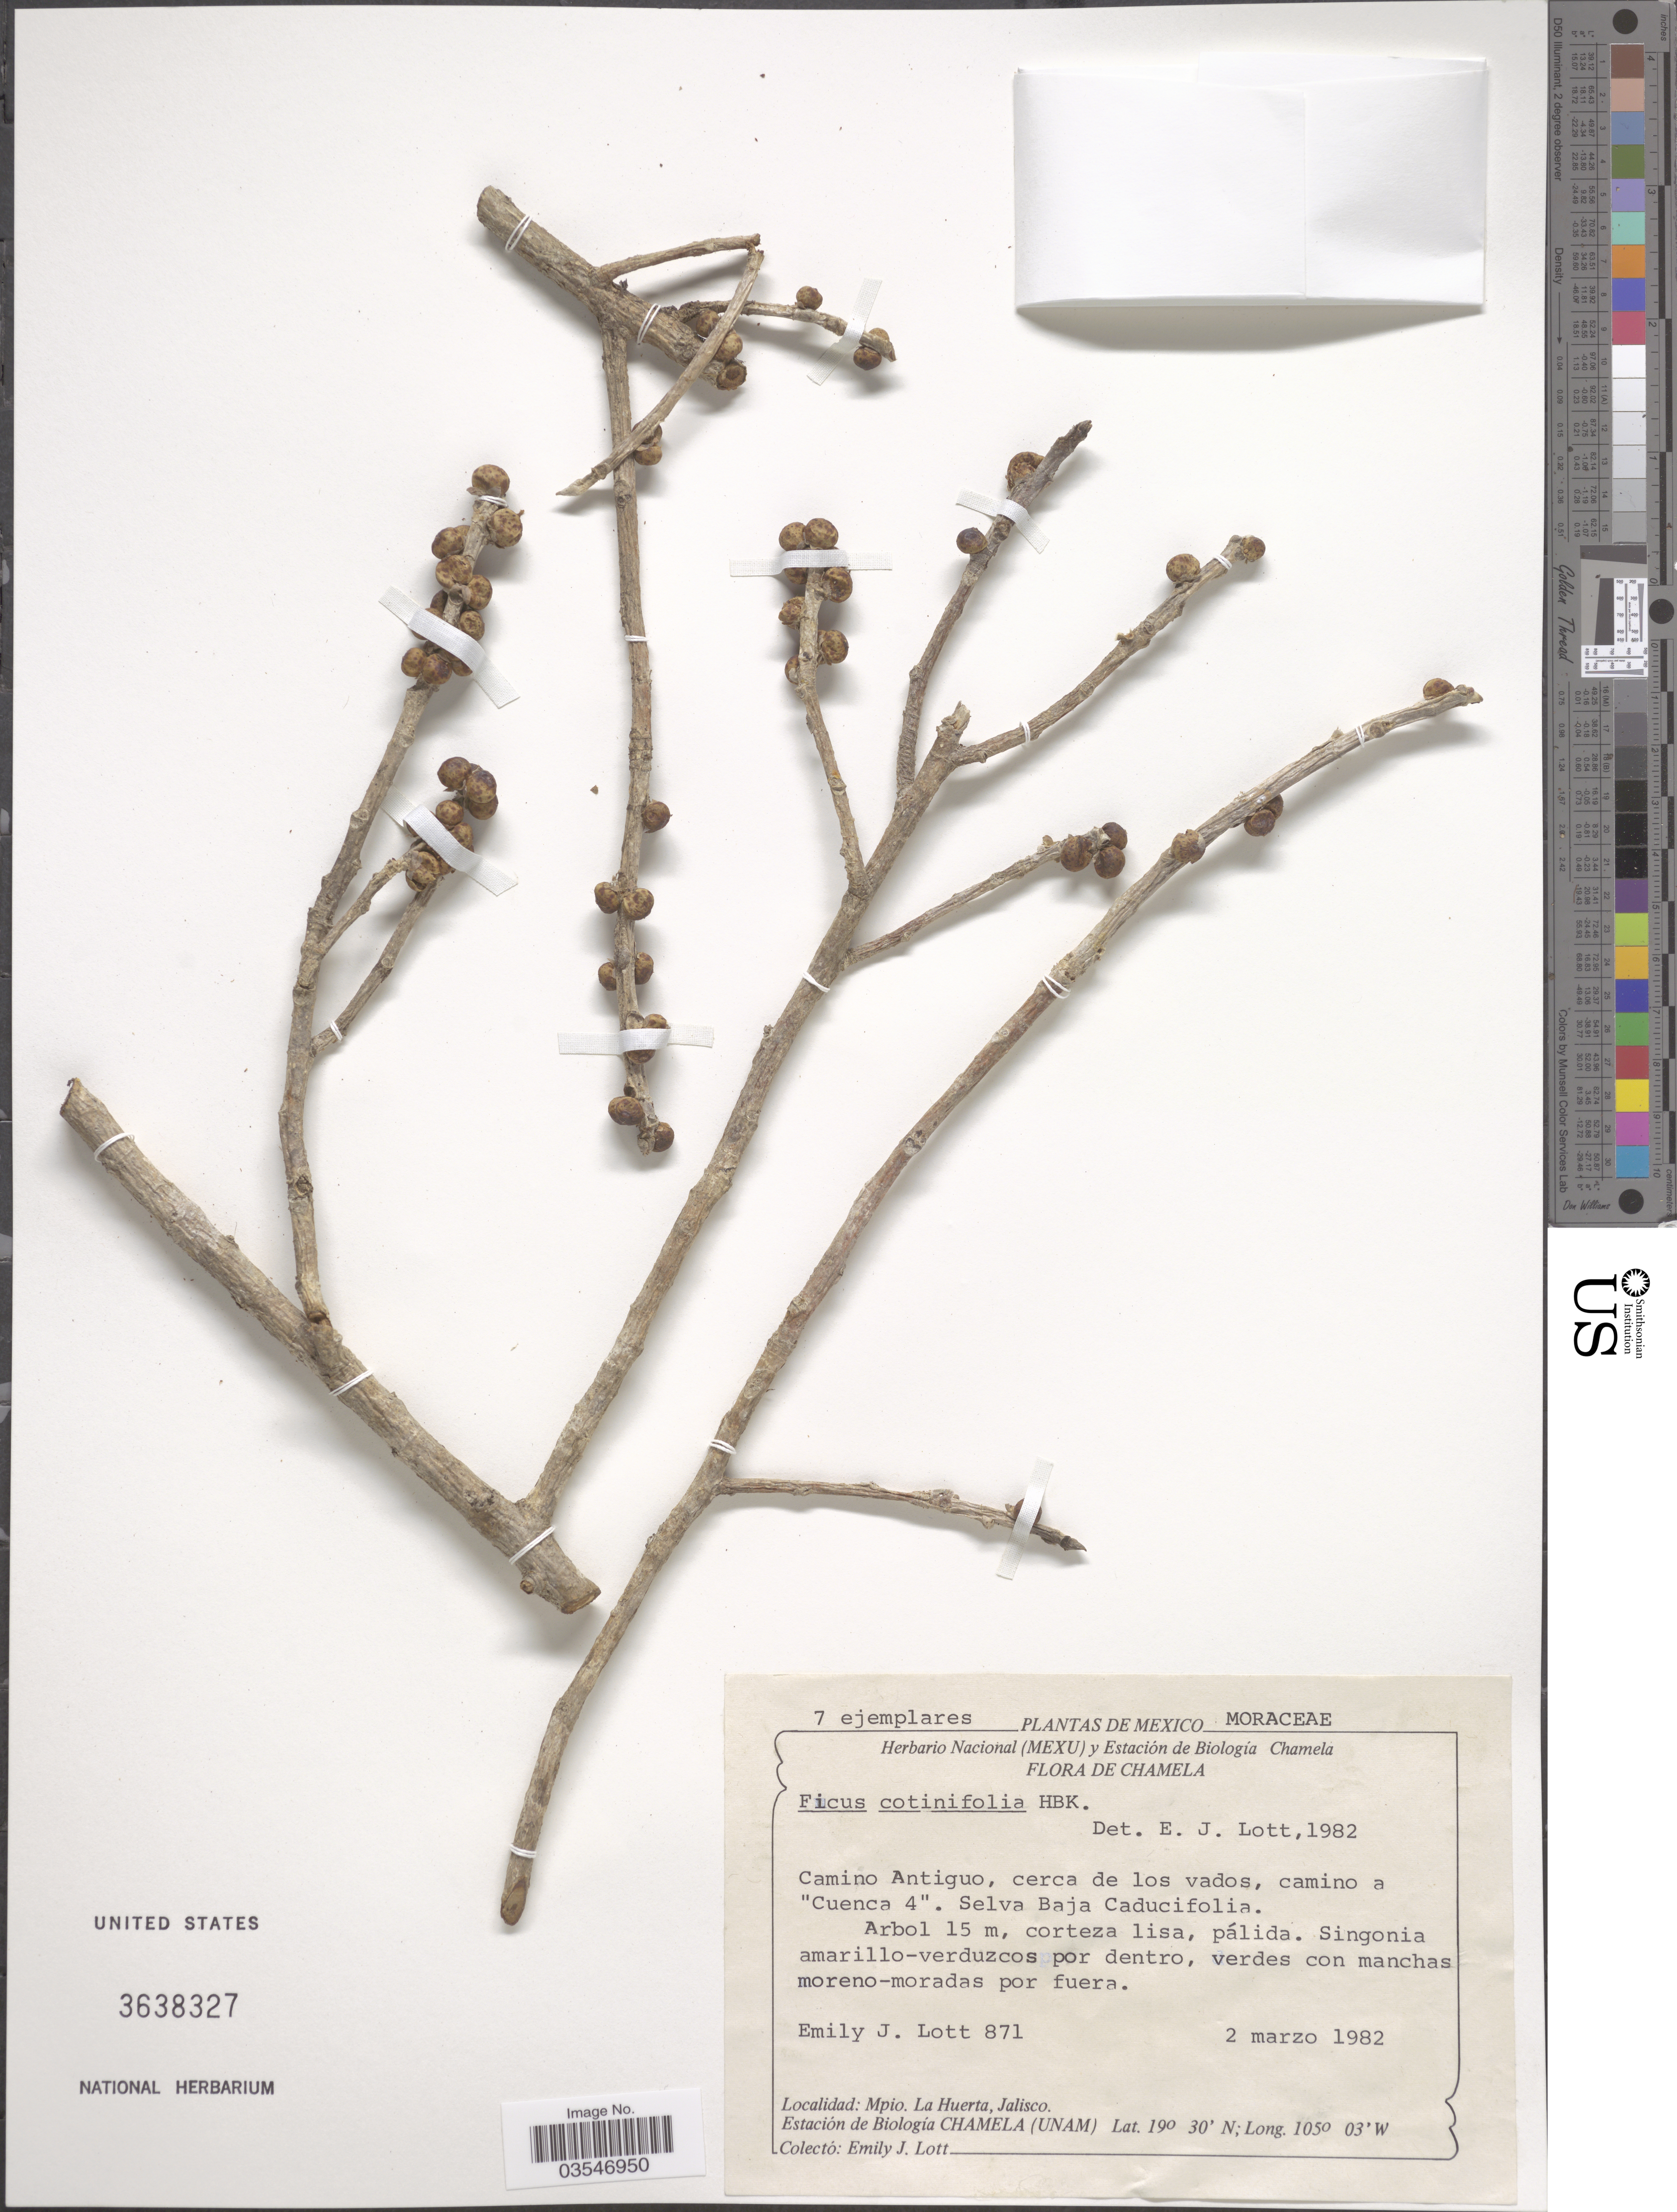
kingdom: Plantae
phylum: Tracheophyta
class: Magnoliopsida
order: Rosales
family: Moraceae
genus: Ficus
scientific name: Ficus cotinifolia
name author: Kunth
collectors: E. J. Lott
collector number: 871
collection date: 1982-03-02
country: Mexico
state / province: Jalisco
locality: Chamela. Camino Antiguo, cerca de los vados, camino a "Cuenca 4". Selva Baja Caducifolia. Mpio. La Huerta.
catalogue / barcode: US 3638327